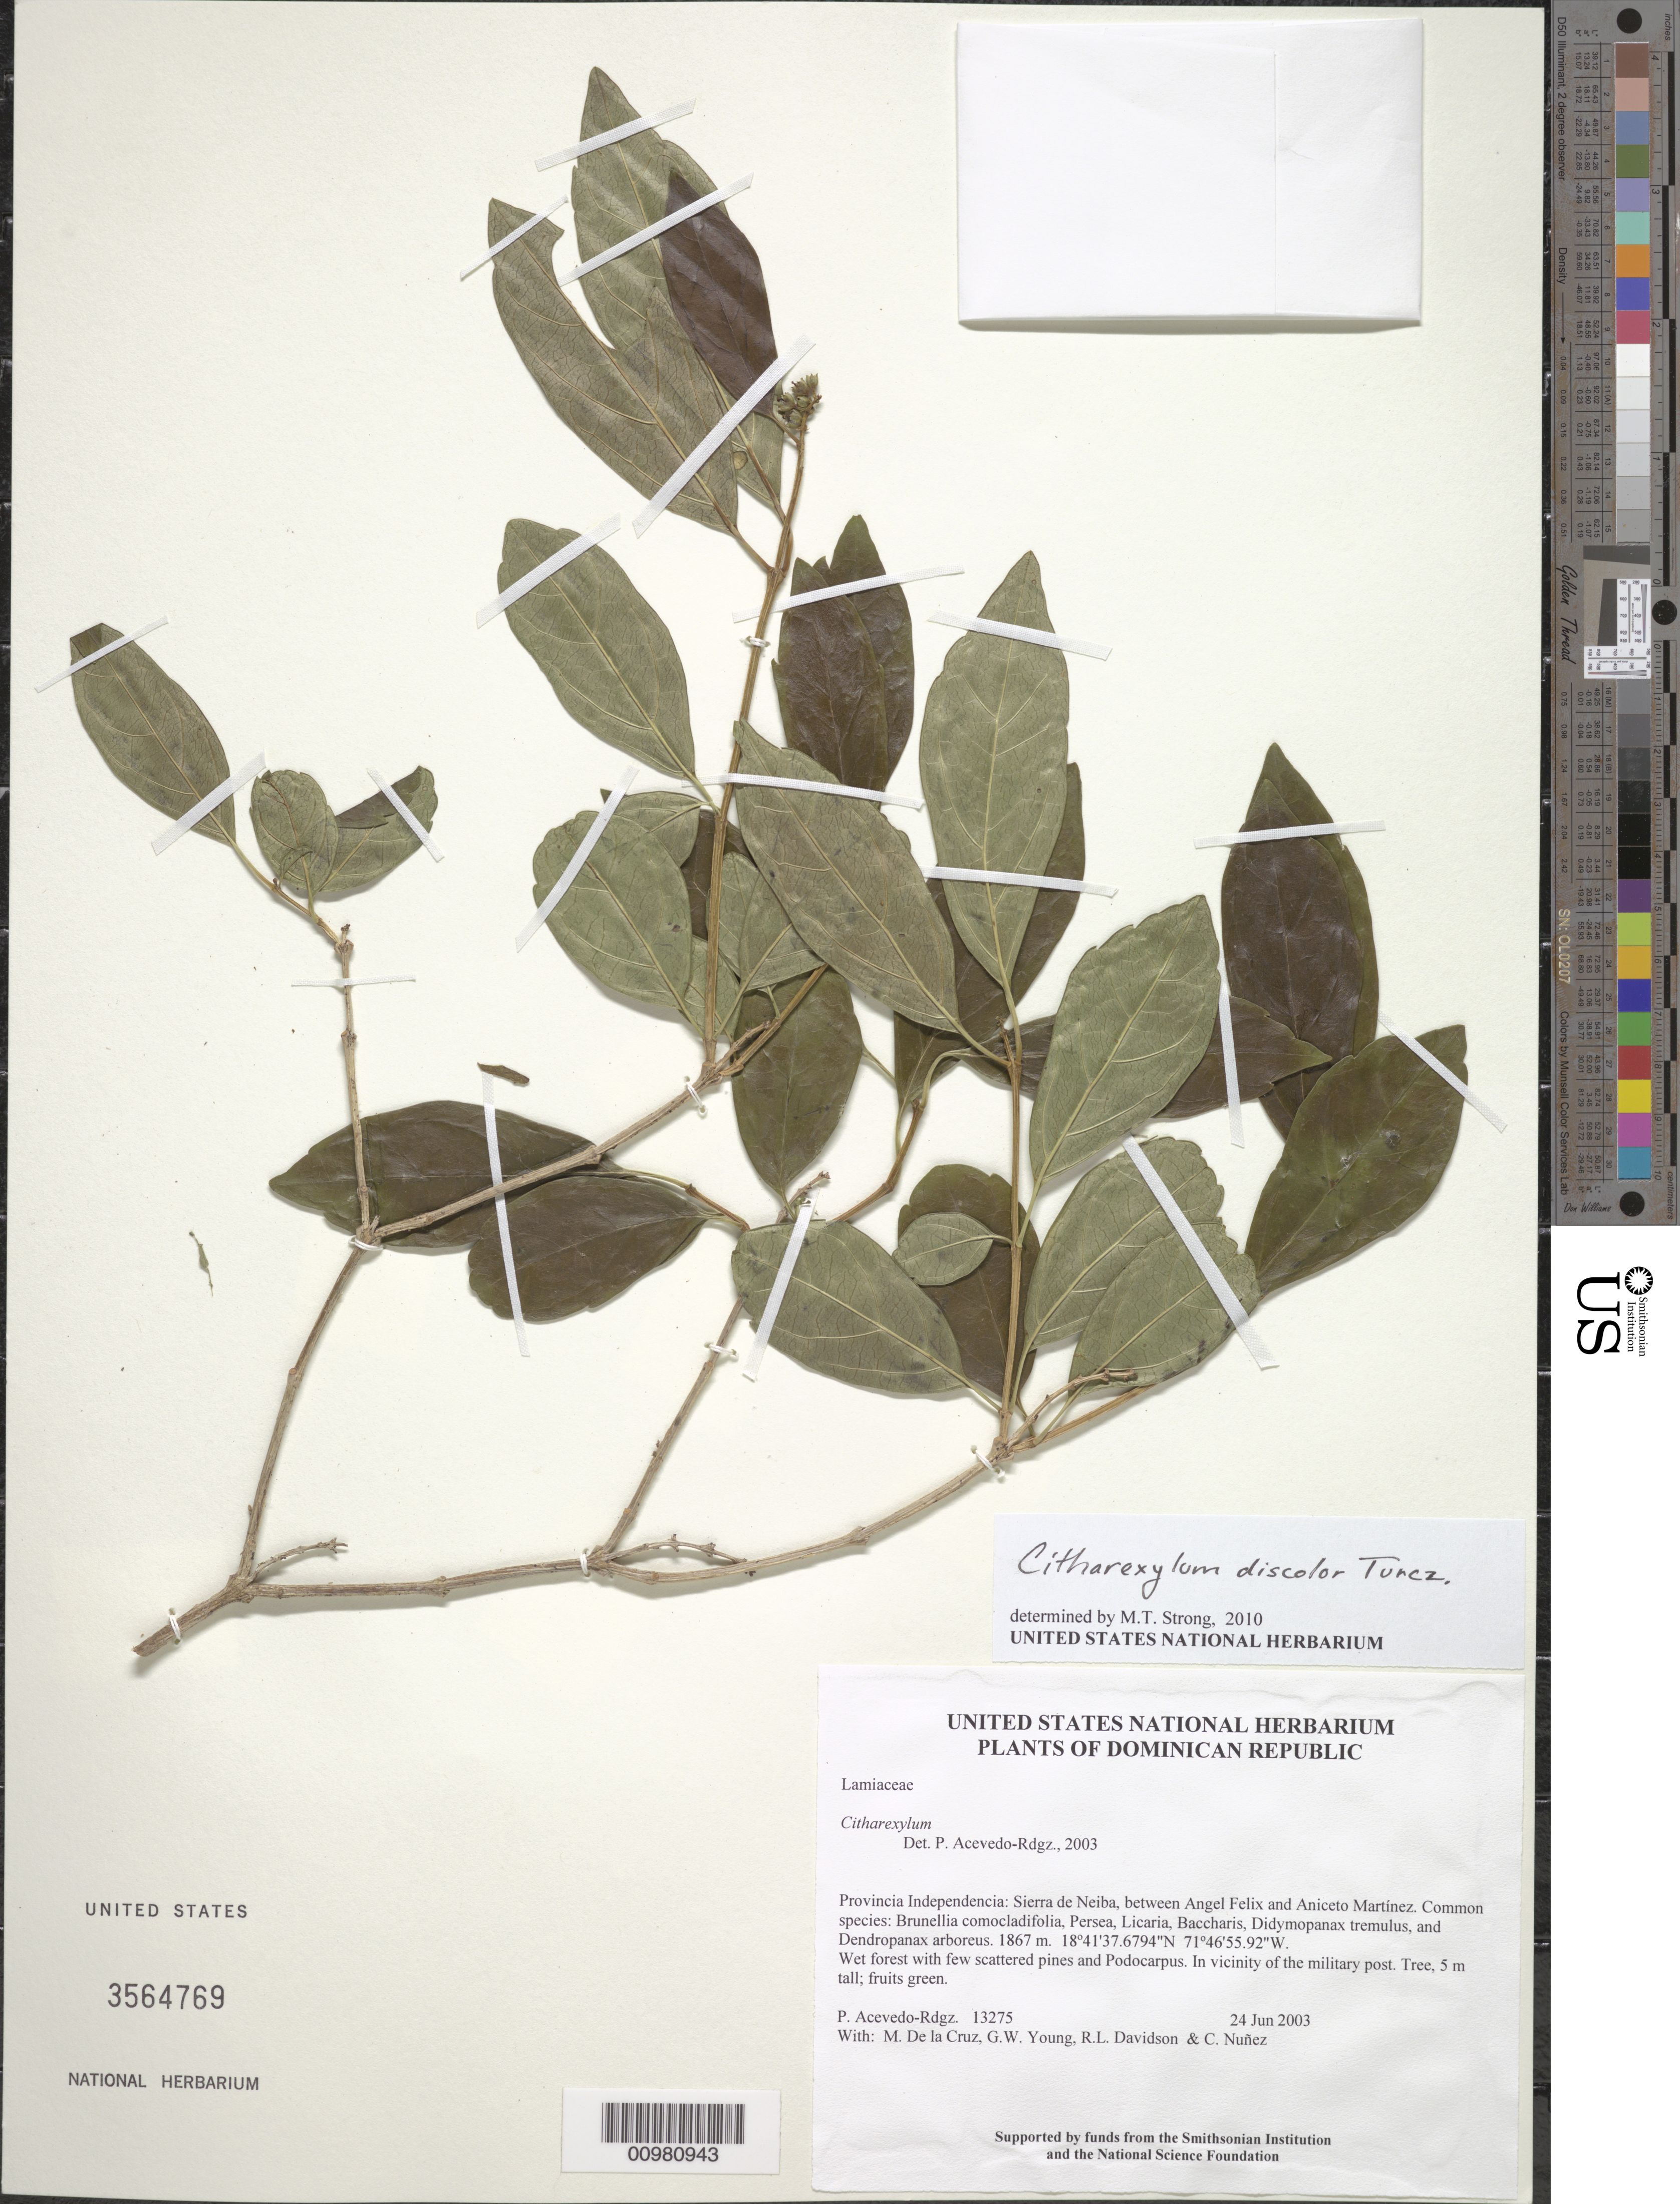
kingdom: Plantae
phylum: Tracheophyta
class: Magnoliopsida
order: Lamiales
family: Verbenaceae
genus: Citharexylum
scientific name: Citharexylum discolor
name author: Turcz.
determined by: Strong, M. T., (US), Smithsonian Institution - National Museum of Natural History (UNITED STATES)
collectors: P. Acevedo-Rodr., M. de la Cruz, J. Rawlins, G. Young, R. Davidson & C. Nunez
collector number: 13275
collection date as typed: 24 Jun 2003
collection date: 2003-06-24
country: Dominican Republic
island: Hispaniola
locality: Provincia Independencia: Sierra de Neiba, between Angel Felix and Aniceto Martínez. Common species: Brunellia comocladifolia, Persea, Licaria, Baccharis, Didymopanax tremulus, and Dendropanax arboreus.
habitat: Wet forest with few scattered pines and Podocarpus. In vicinity of the military post.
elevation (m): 1867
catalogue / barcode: US 3564769